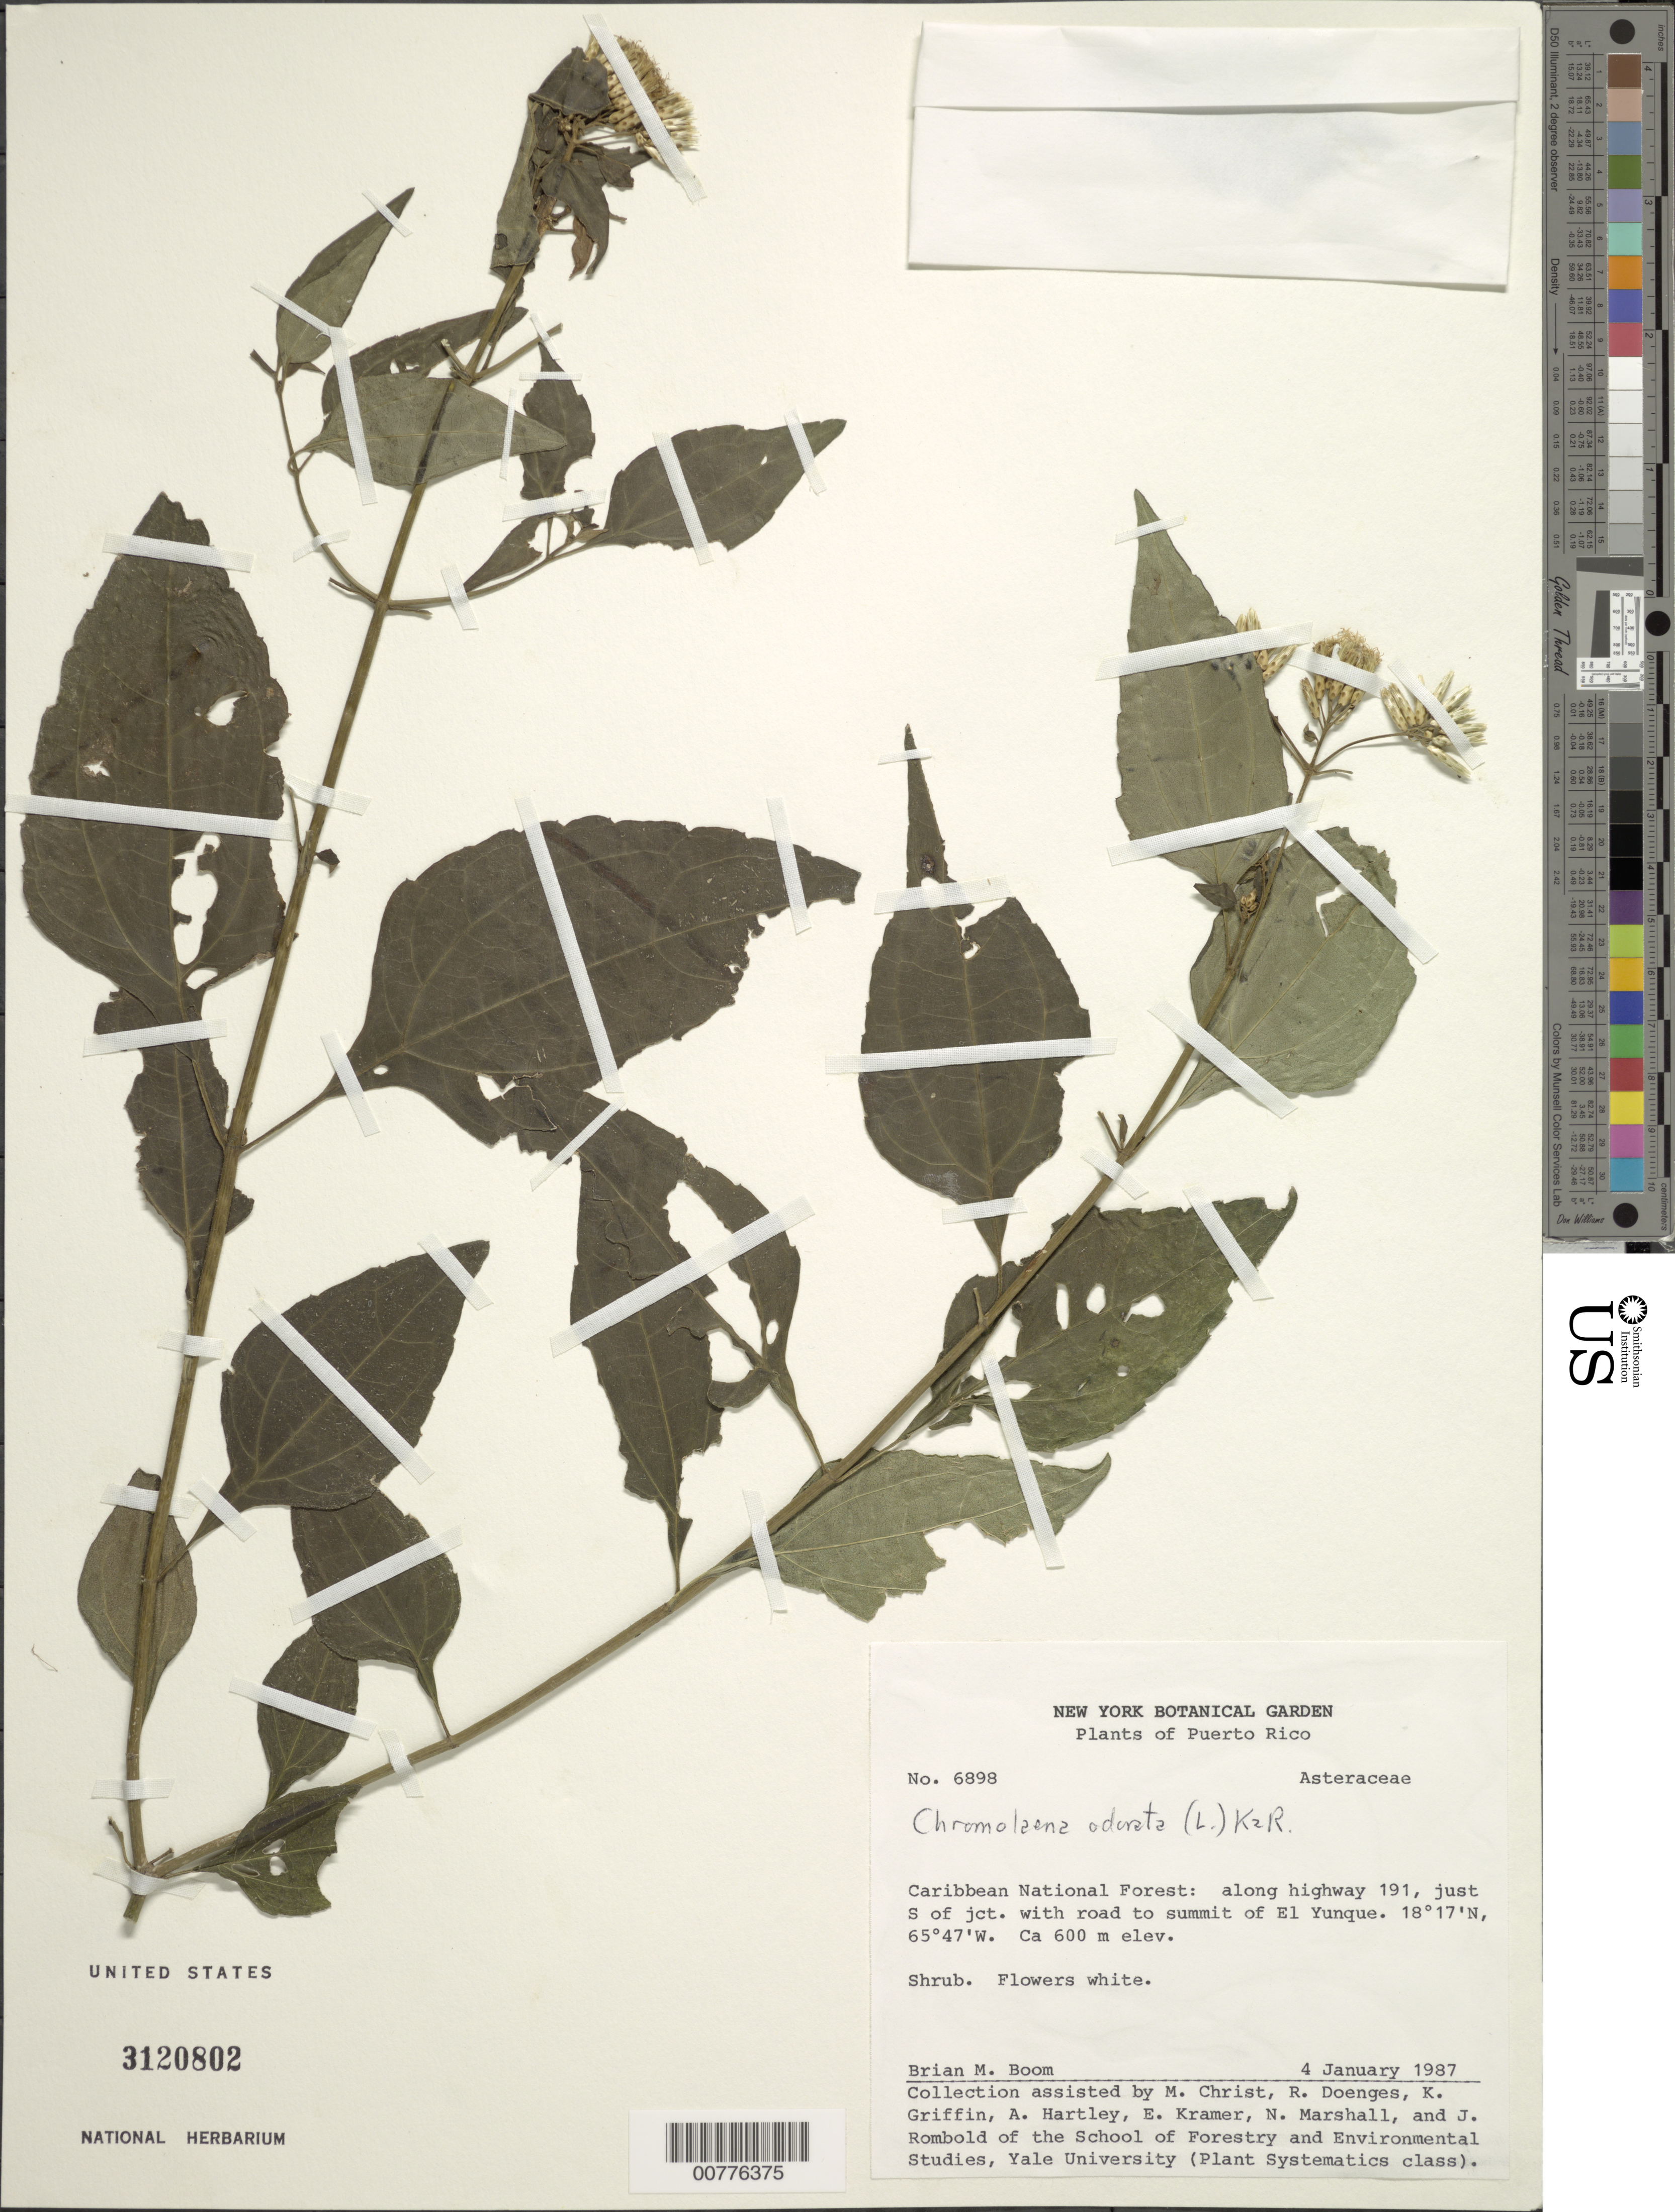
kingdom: Plantae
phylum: Tracheophyta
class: Magnoliopsida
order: Asterales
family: Asteraceae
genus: Chromolaena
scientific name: Chromolaena odorata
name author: (L.) R.M. King & H. Rob.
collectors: B. M. Boom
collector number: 6898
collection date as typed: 04 Jan 1987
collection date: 1987-01-04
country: Puerto Rico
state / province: Río Grande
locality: Caribbean National Forest. Along hwy 191, just S of junstion with road to summit of El Yunque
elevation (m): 600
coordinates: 18.28333333, -65.78333333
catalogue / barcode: US 3120802